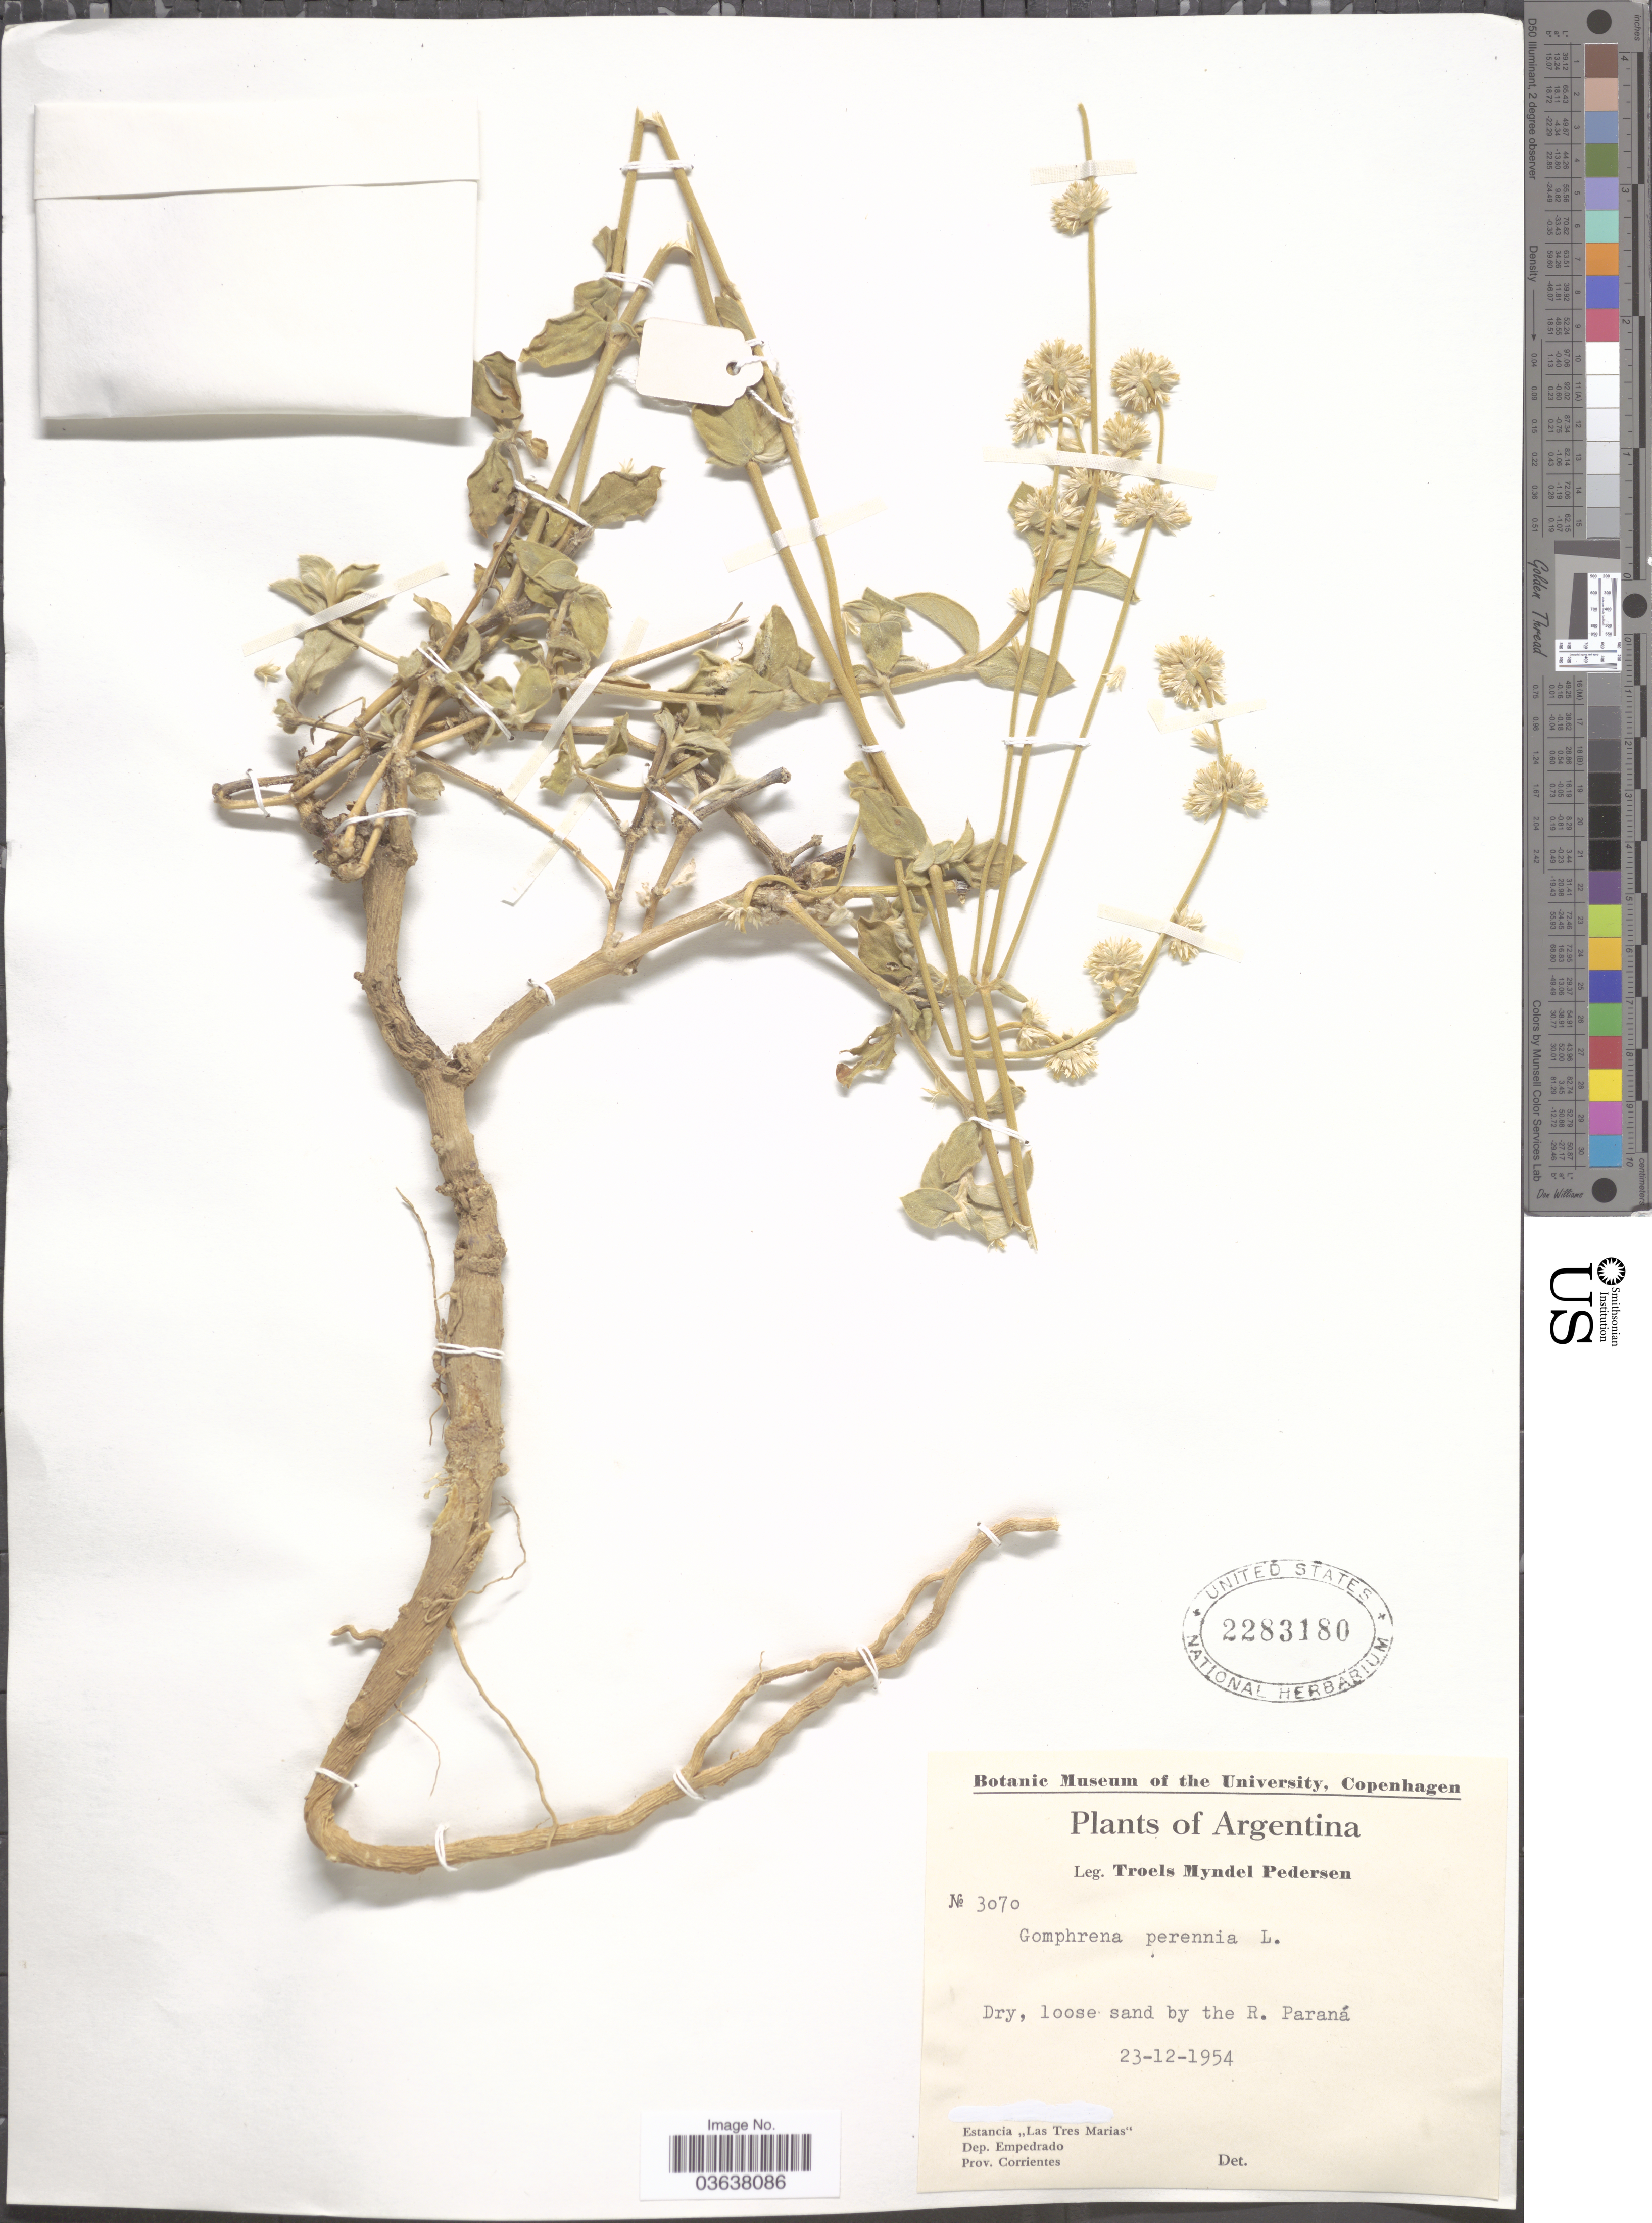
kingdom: Plantae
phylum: Tracheophyta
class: Magnoliopsida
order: Caryophyllales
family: Amaranthaceae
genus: Gomphrena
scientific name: Gomphrena perennis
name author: L.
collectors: T. Pederson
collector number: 3070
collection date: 1954-12-23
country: Argentina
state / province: Corrientes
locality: Dry, loose sand by the R. Paraná. Estancia "Las Tres Marias", Dep. Empedrado.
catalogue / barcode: US 2283180